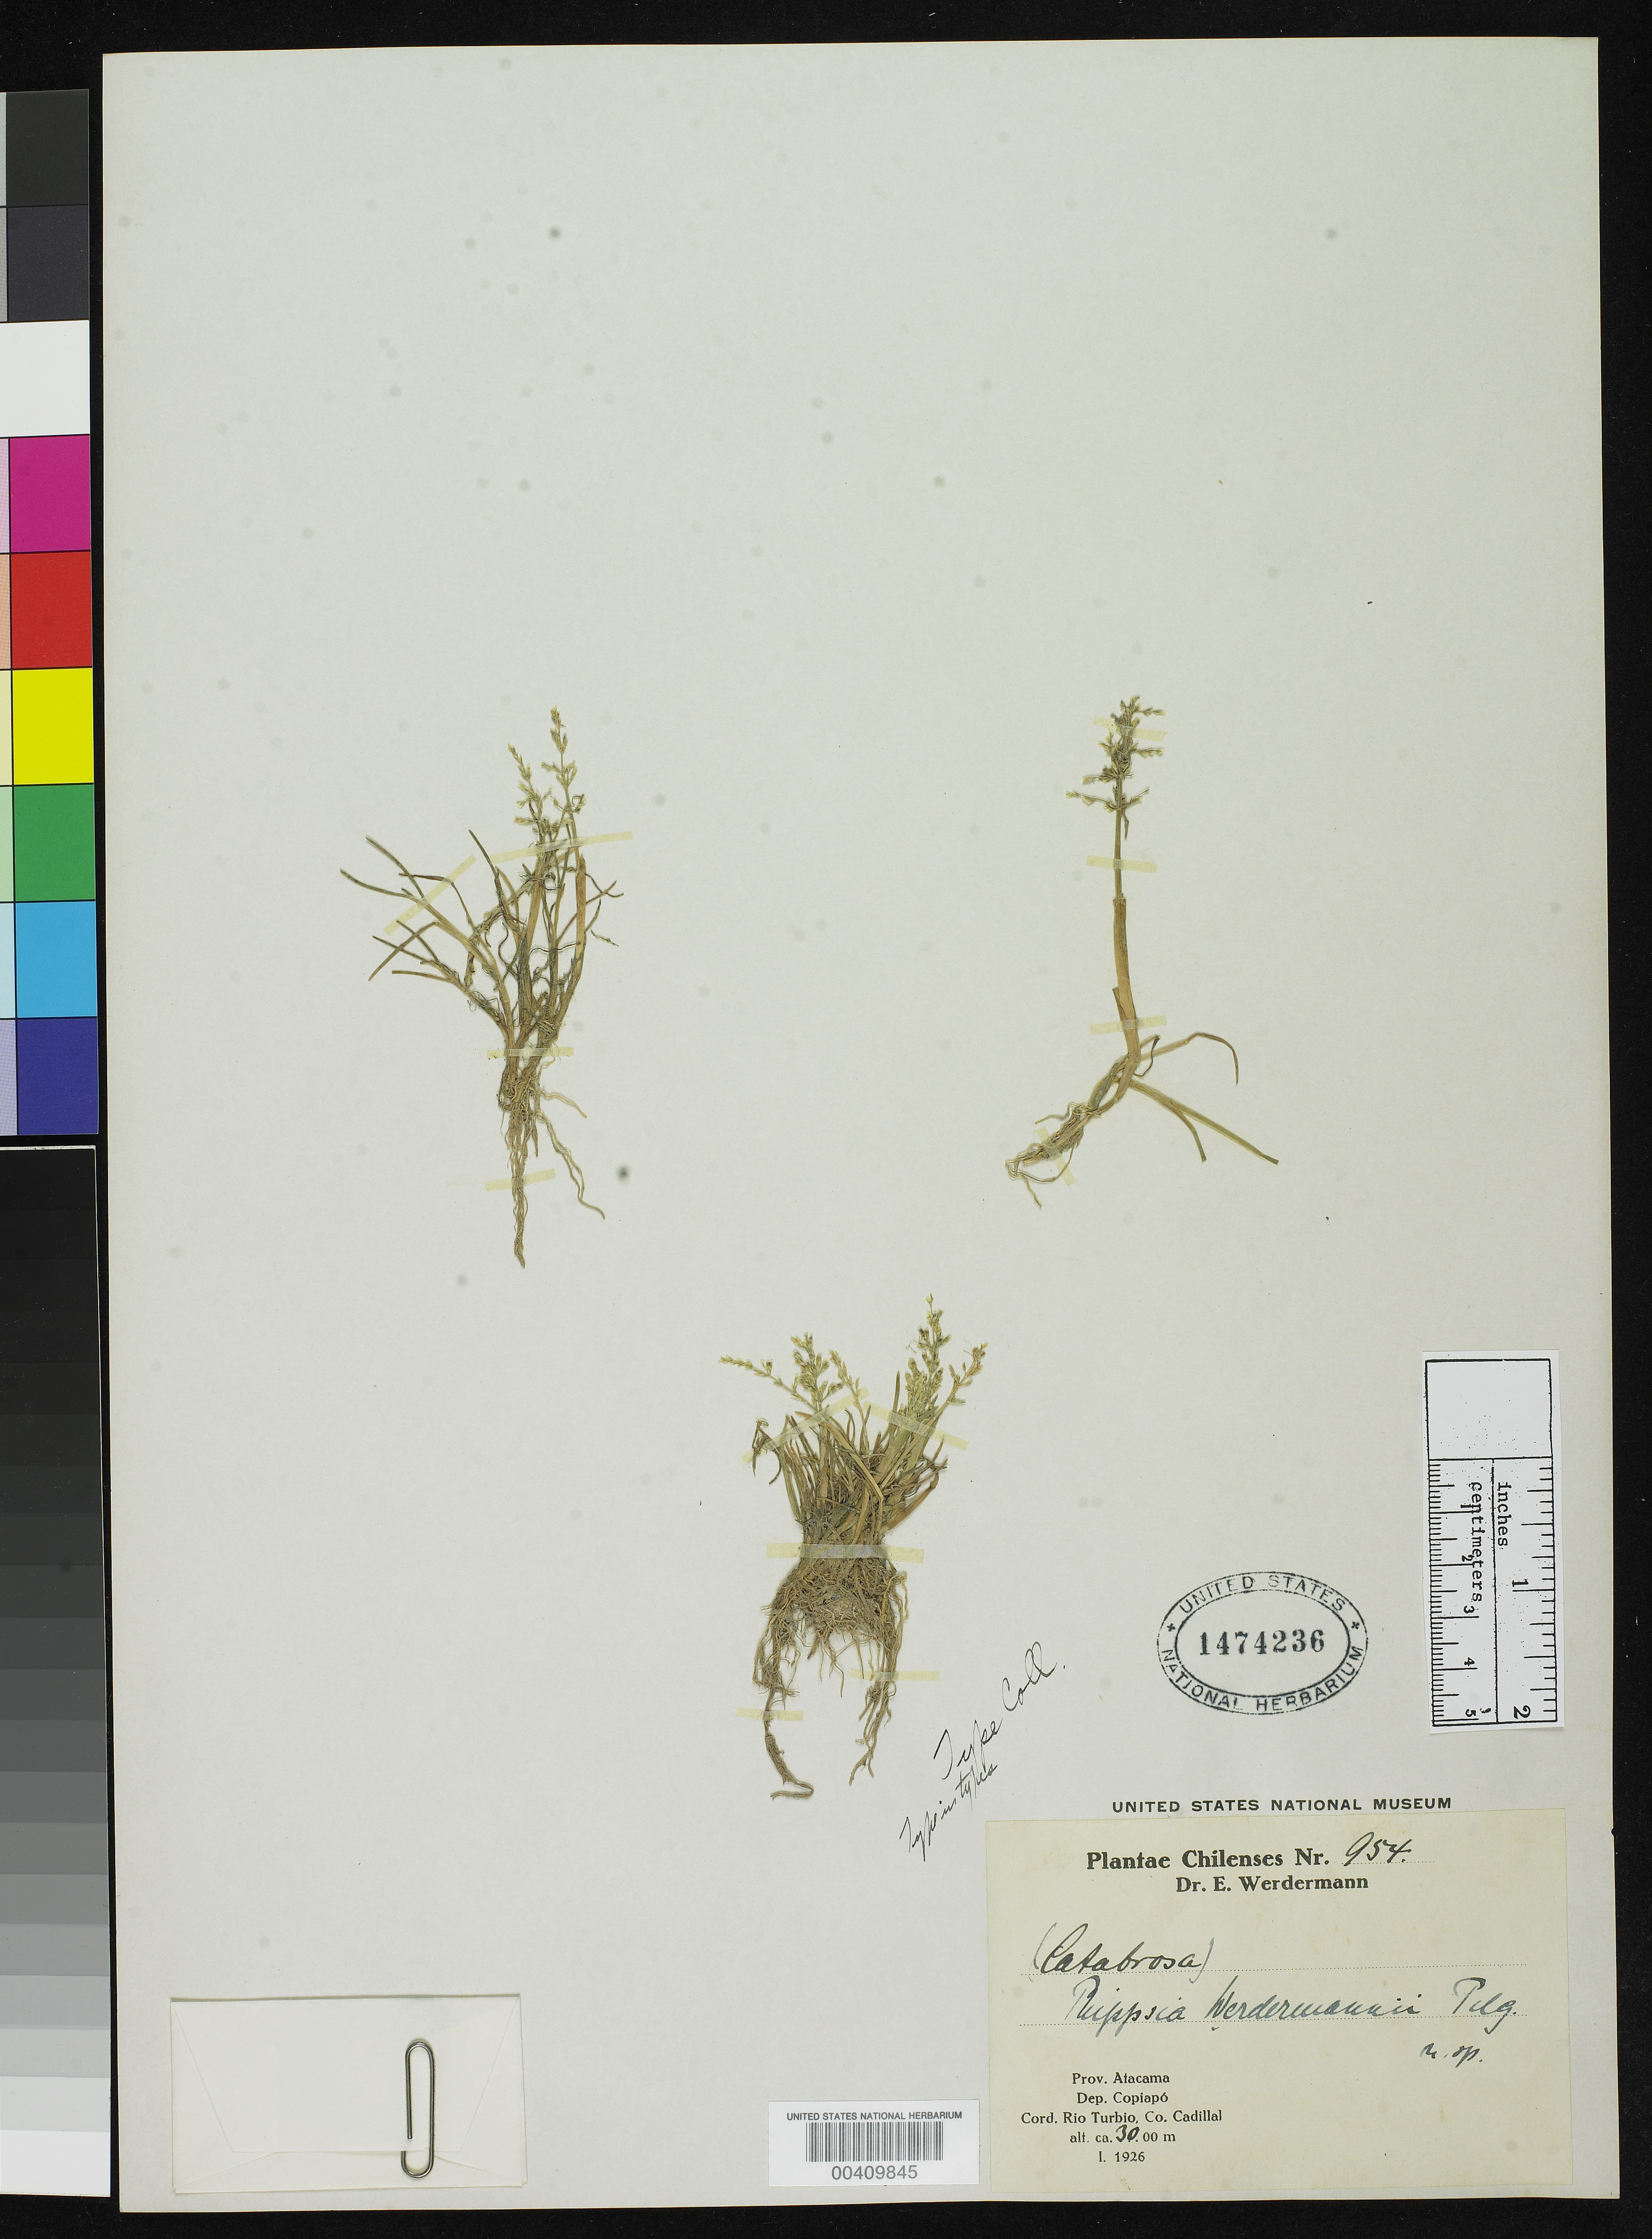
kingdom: Plantae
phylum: Tracheophyta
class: Liliopsida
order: Poales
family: Poaceae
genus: Phippsia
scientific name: Phippsia werdermannii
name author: Pilg.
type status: Isotype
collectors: E. Werdermann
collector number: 954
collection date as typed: Jan 1926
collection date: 1926-01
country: Chile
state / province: Atacama (III)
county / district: Copiapó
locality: Cord. Rio Turbio, Co. Cadillal.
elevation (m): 300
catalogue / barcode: US 1474236